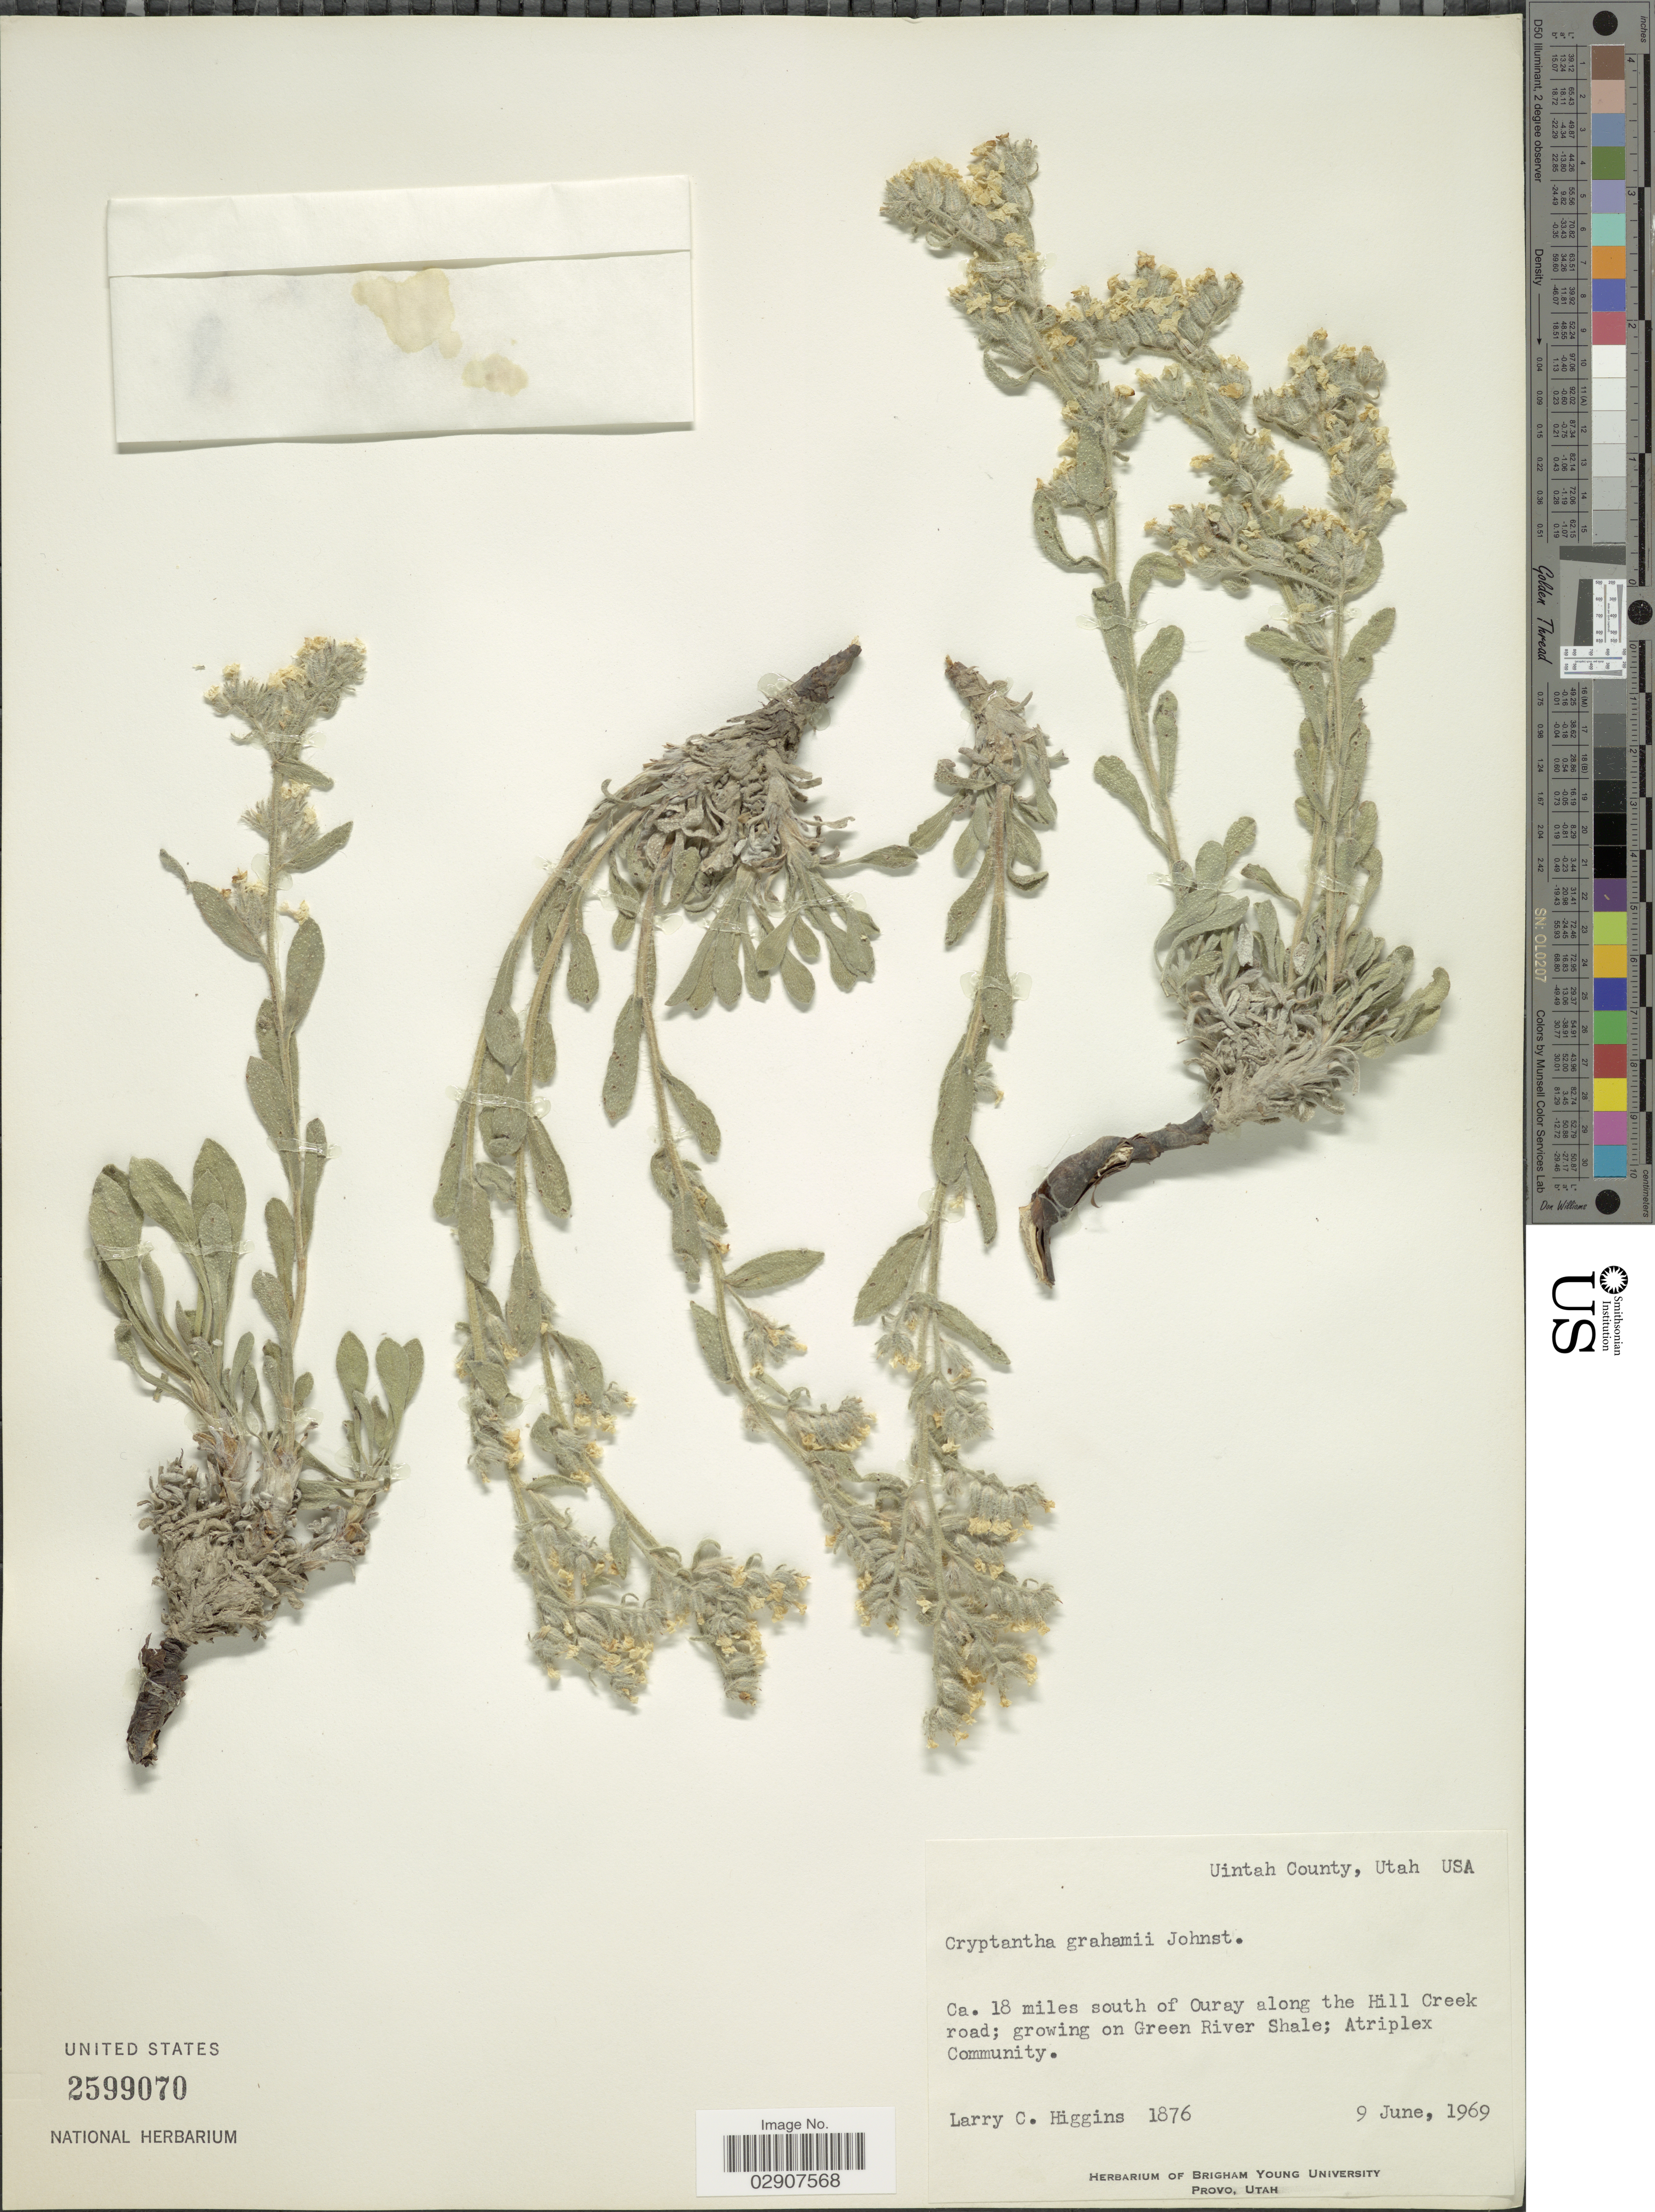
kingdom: Plantae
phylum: Tracheophyta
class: Magnoliopsida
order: Boraginales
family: Boraginaceae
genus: Cryptantha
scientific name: Cryptantha grahamii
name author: I.M. Johnst.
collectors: L. Higgins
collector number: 1876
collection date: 1969-06-09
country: United States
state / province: Utah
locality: Uintah County, Ca. 18 miles south of Ouray along the Hill Creek road; growing on Green River Shale; Atriplex Community.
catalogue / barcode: US 2599070